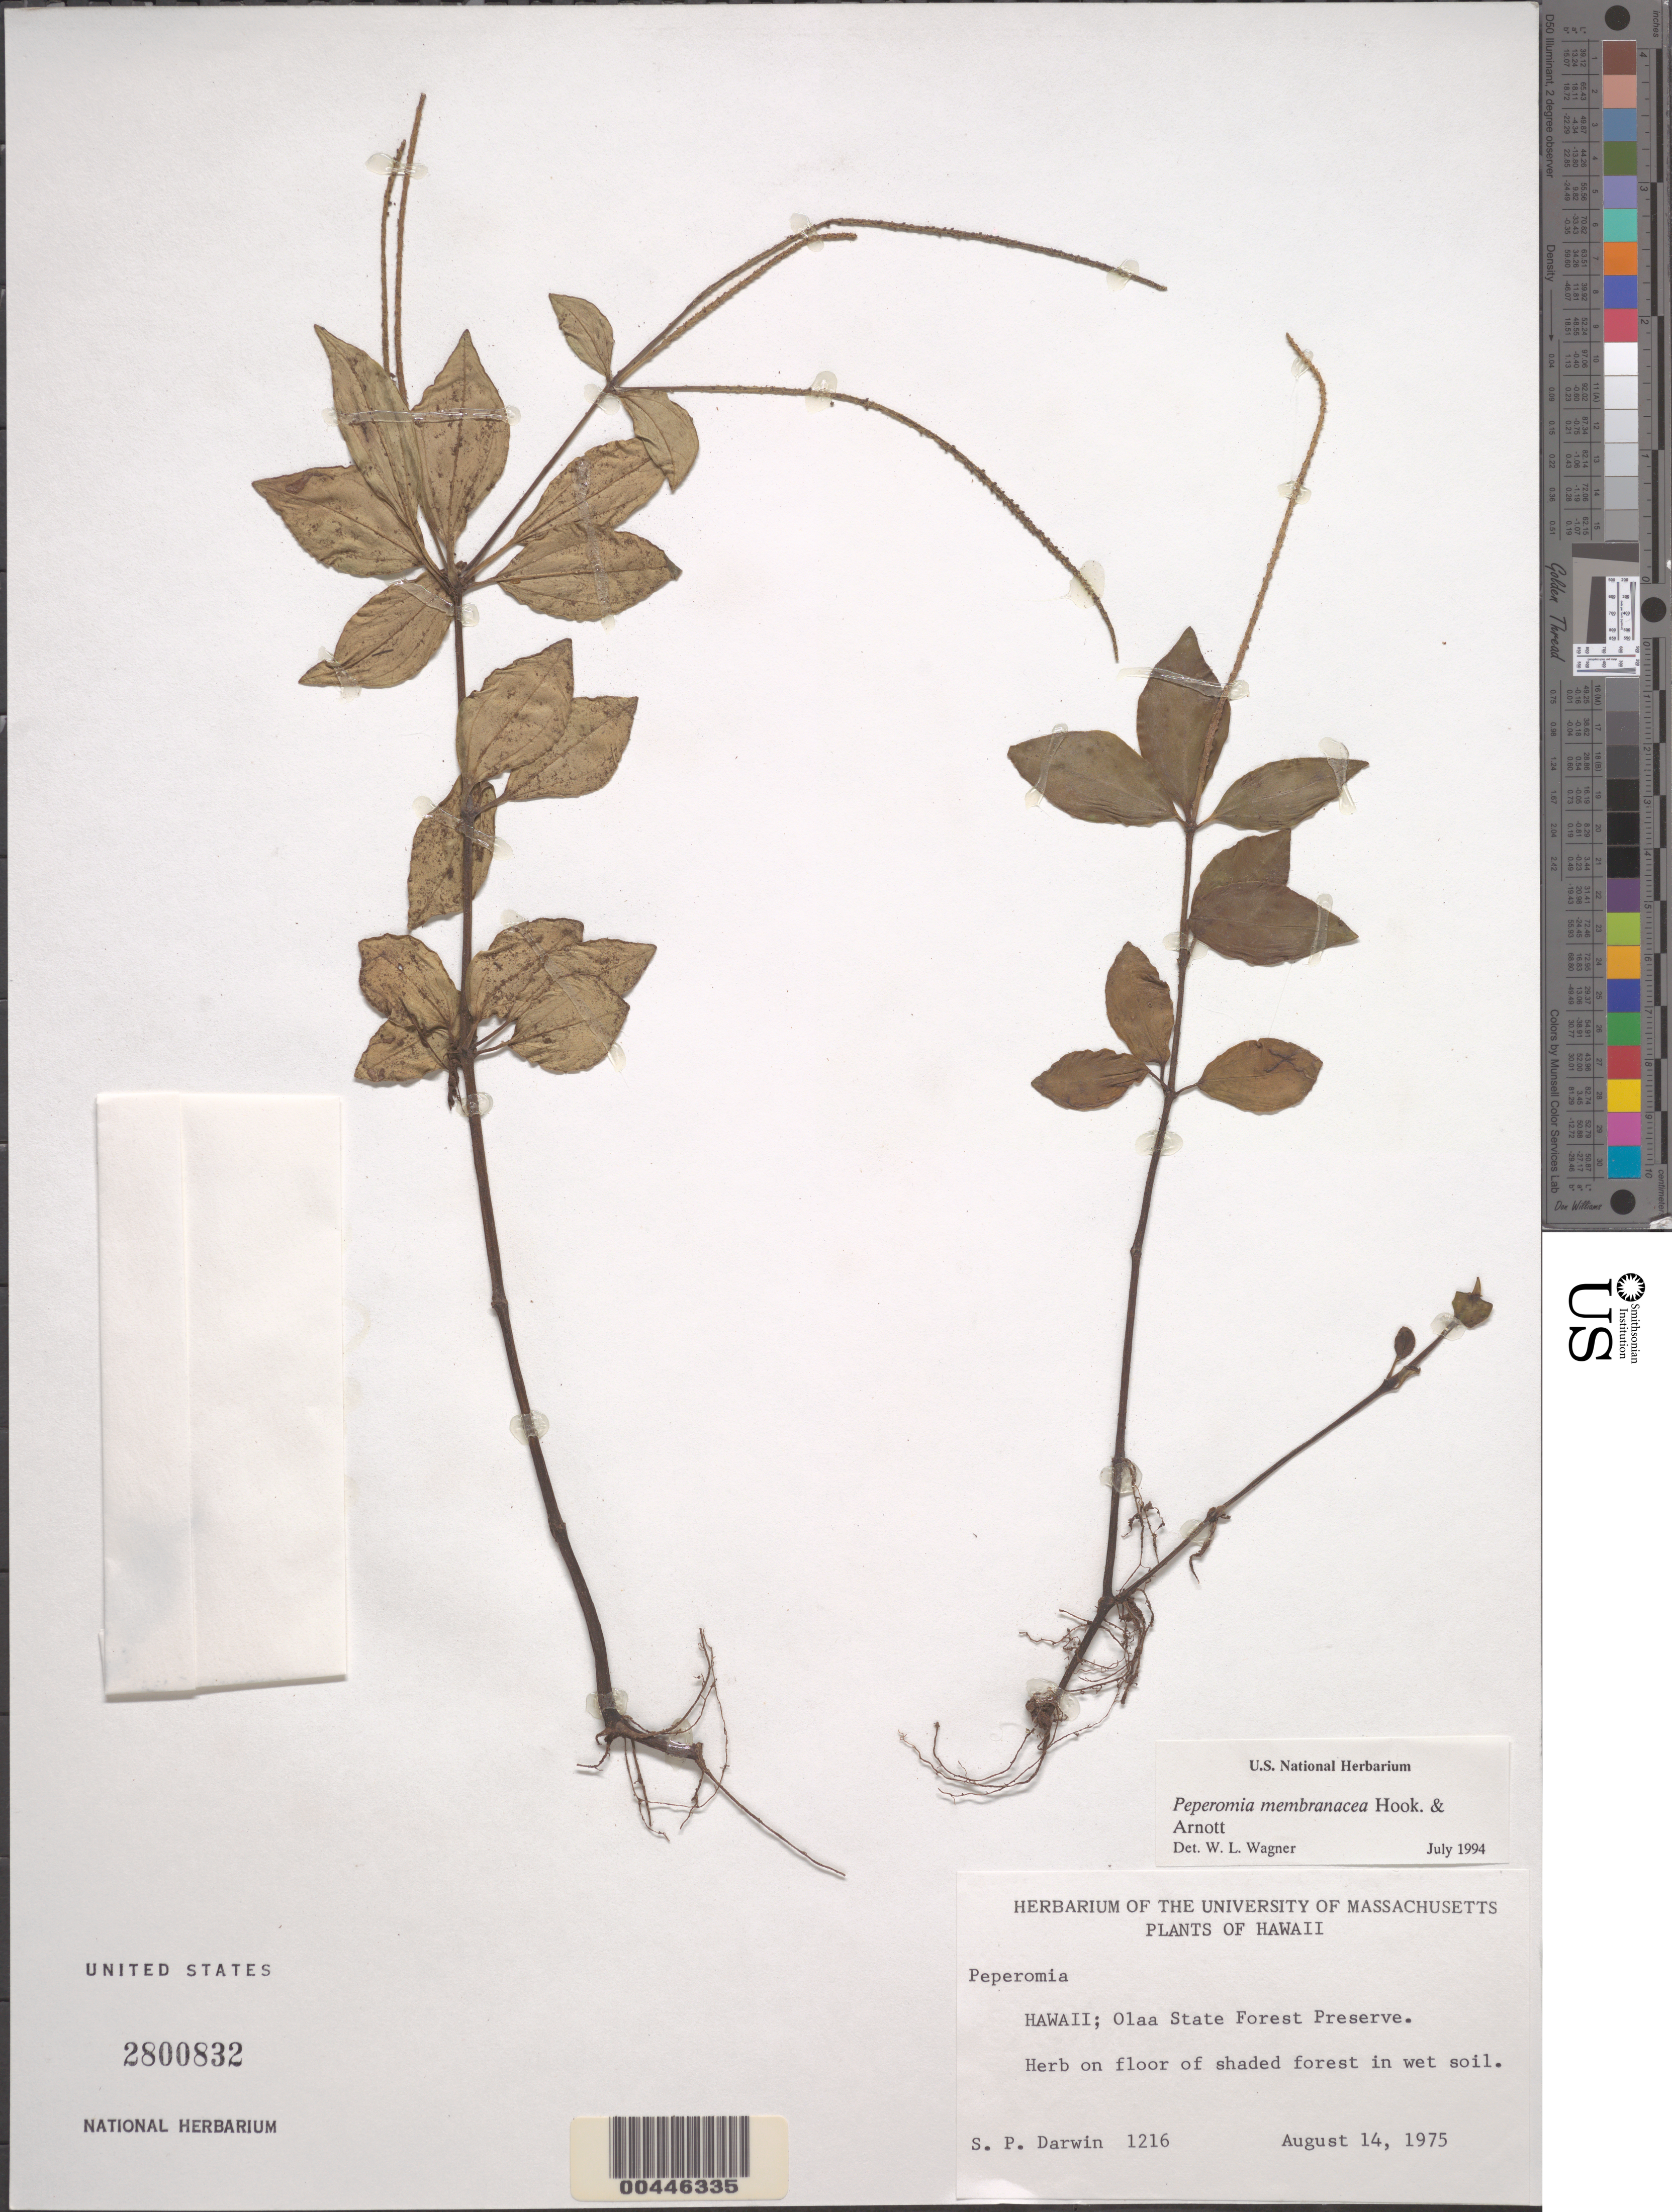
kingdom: Plantae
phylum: Tracheophyta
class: Magnoliopsida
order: Piperales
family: Piperaceae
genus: Peperomia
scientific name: Peperomia membranacea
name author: Hook. & Arn.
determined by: Wagner, W. L., (BOT), Smithsonian Institution - National Museum of Natural History (UNITED STATES)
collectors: S. P. Darwin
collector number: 1216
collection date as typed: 14 Aug 1975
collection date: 1975-08-14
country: United States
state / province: Hawaii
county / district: Hawaii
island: Hawaii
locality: Olaa State For Preserve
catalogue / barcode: US 2800832